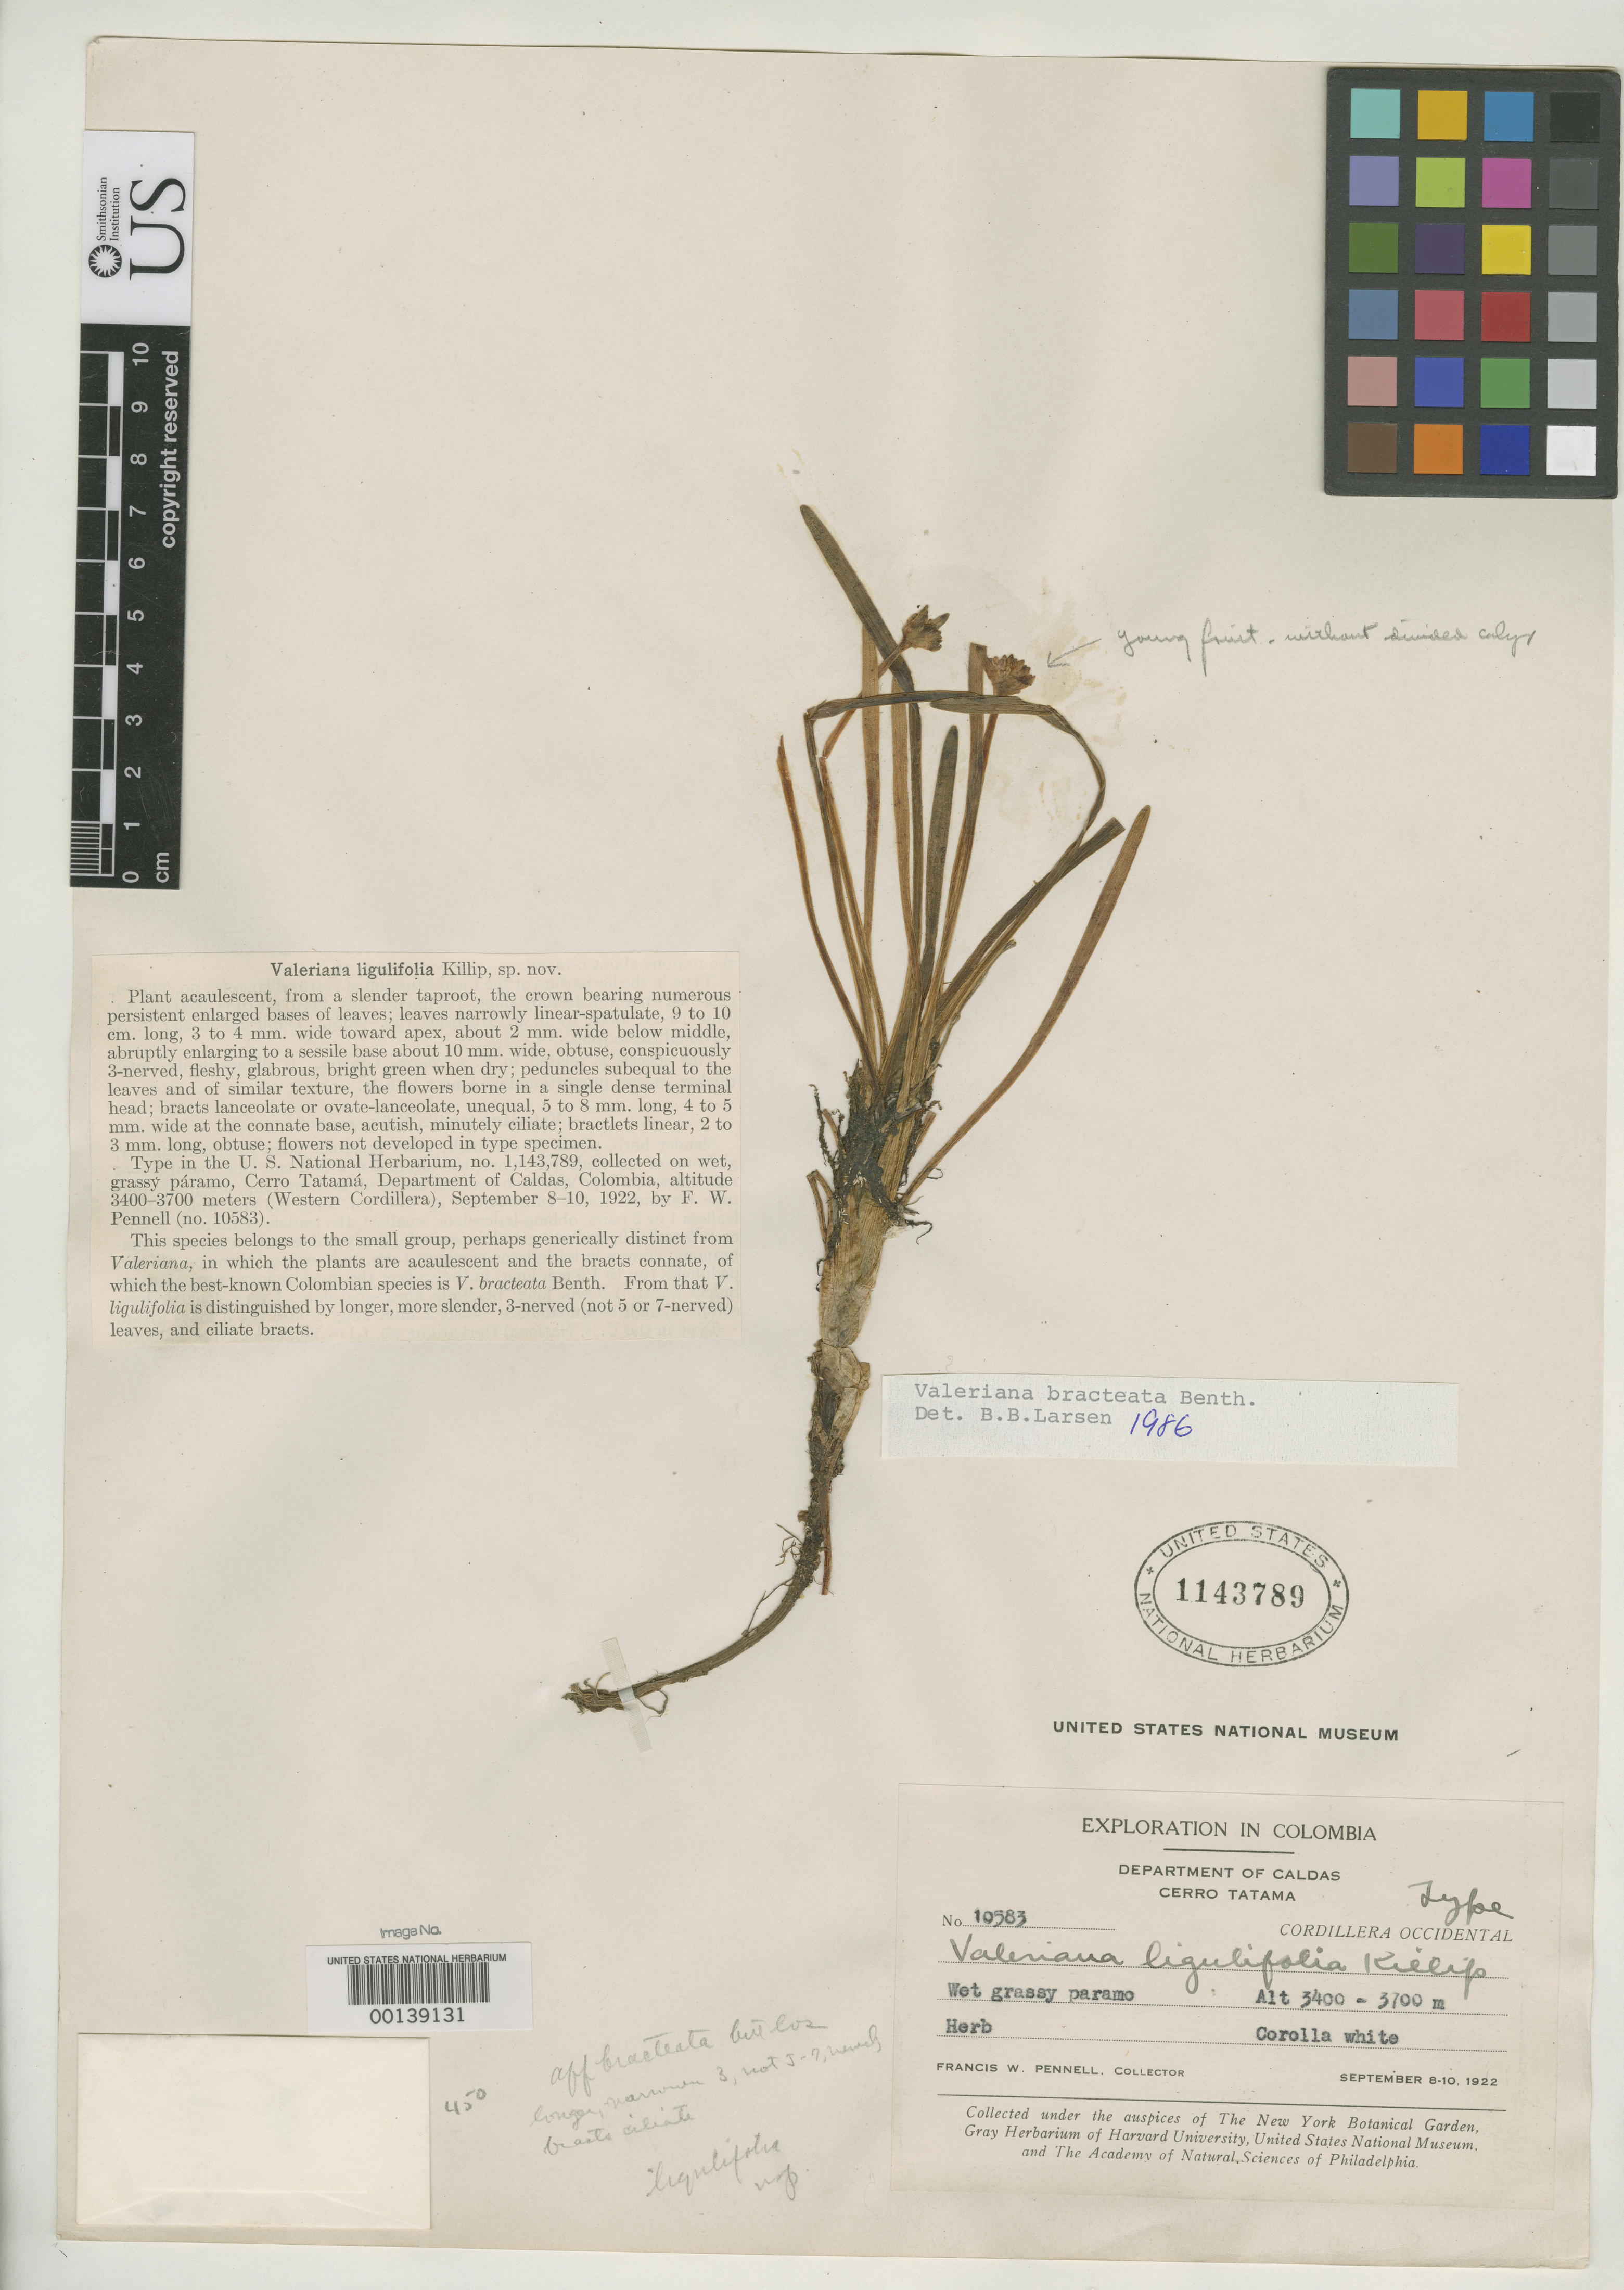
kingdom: Plantae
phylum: Tracheophyta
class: Magnoliopsida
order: Dipsacales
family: Caprifoliaceae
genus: Valeriana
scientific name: Valeriana ligulifolia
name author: Killip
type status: Isotype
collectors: F. W. Pennell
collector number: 10583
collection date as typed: September 8-10, 1922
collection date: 1922-09-08/1922-09-10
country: Colombia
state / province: Caldas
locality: Department of Caldas, Cerro Tatama.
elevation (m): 3400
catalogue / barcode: US 1143789